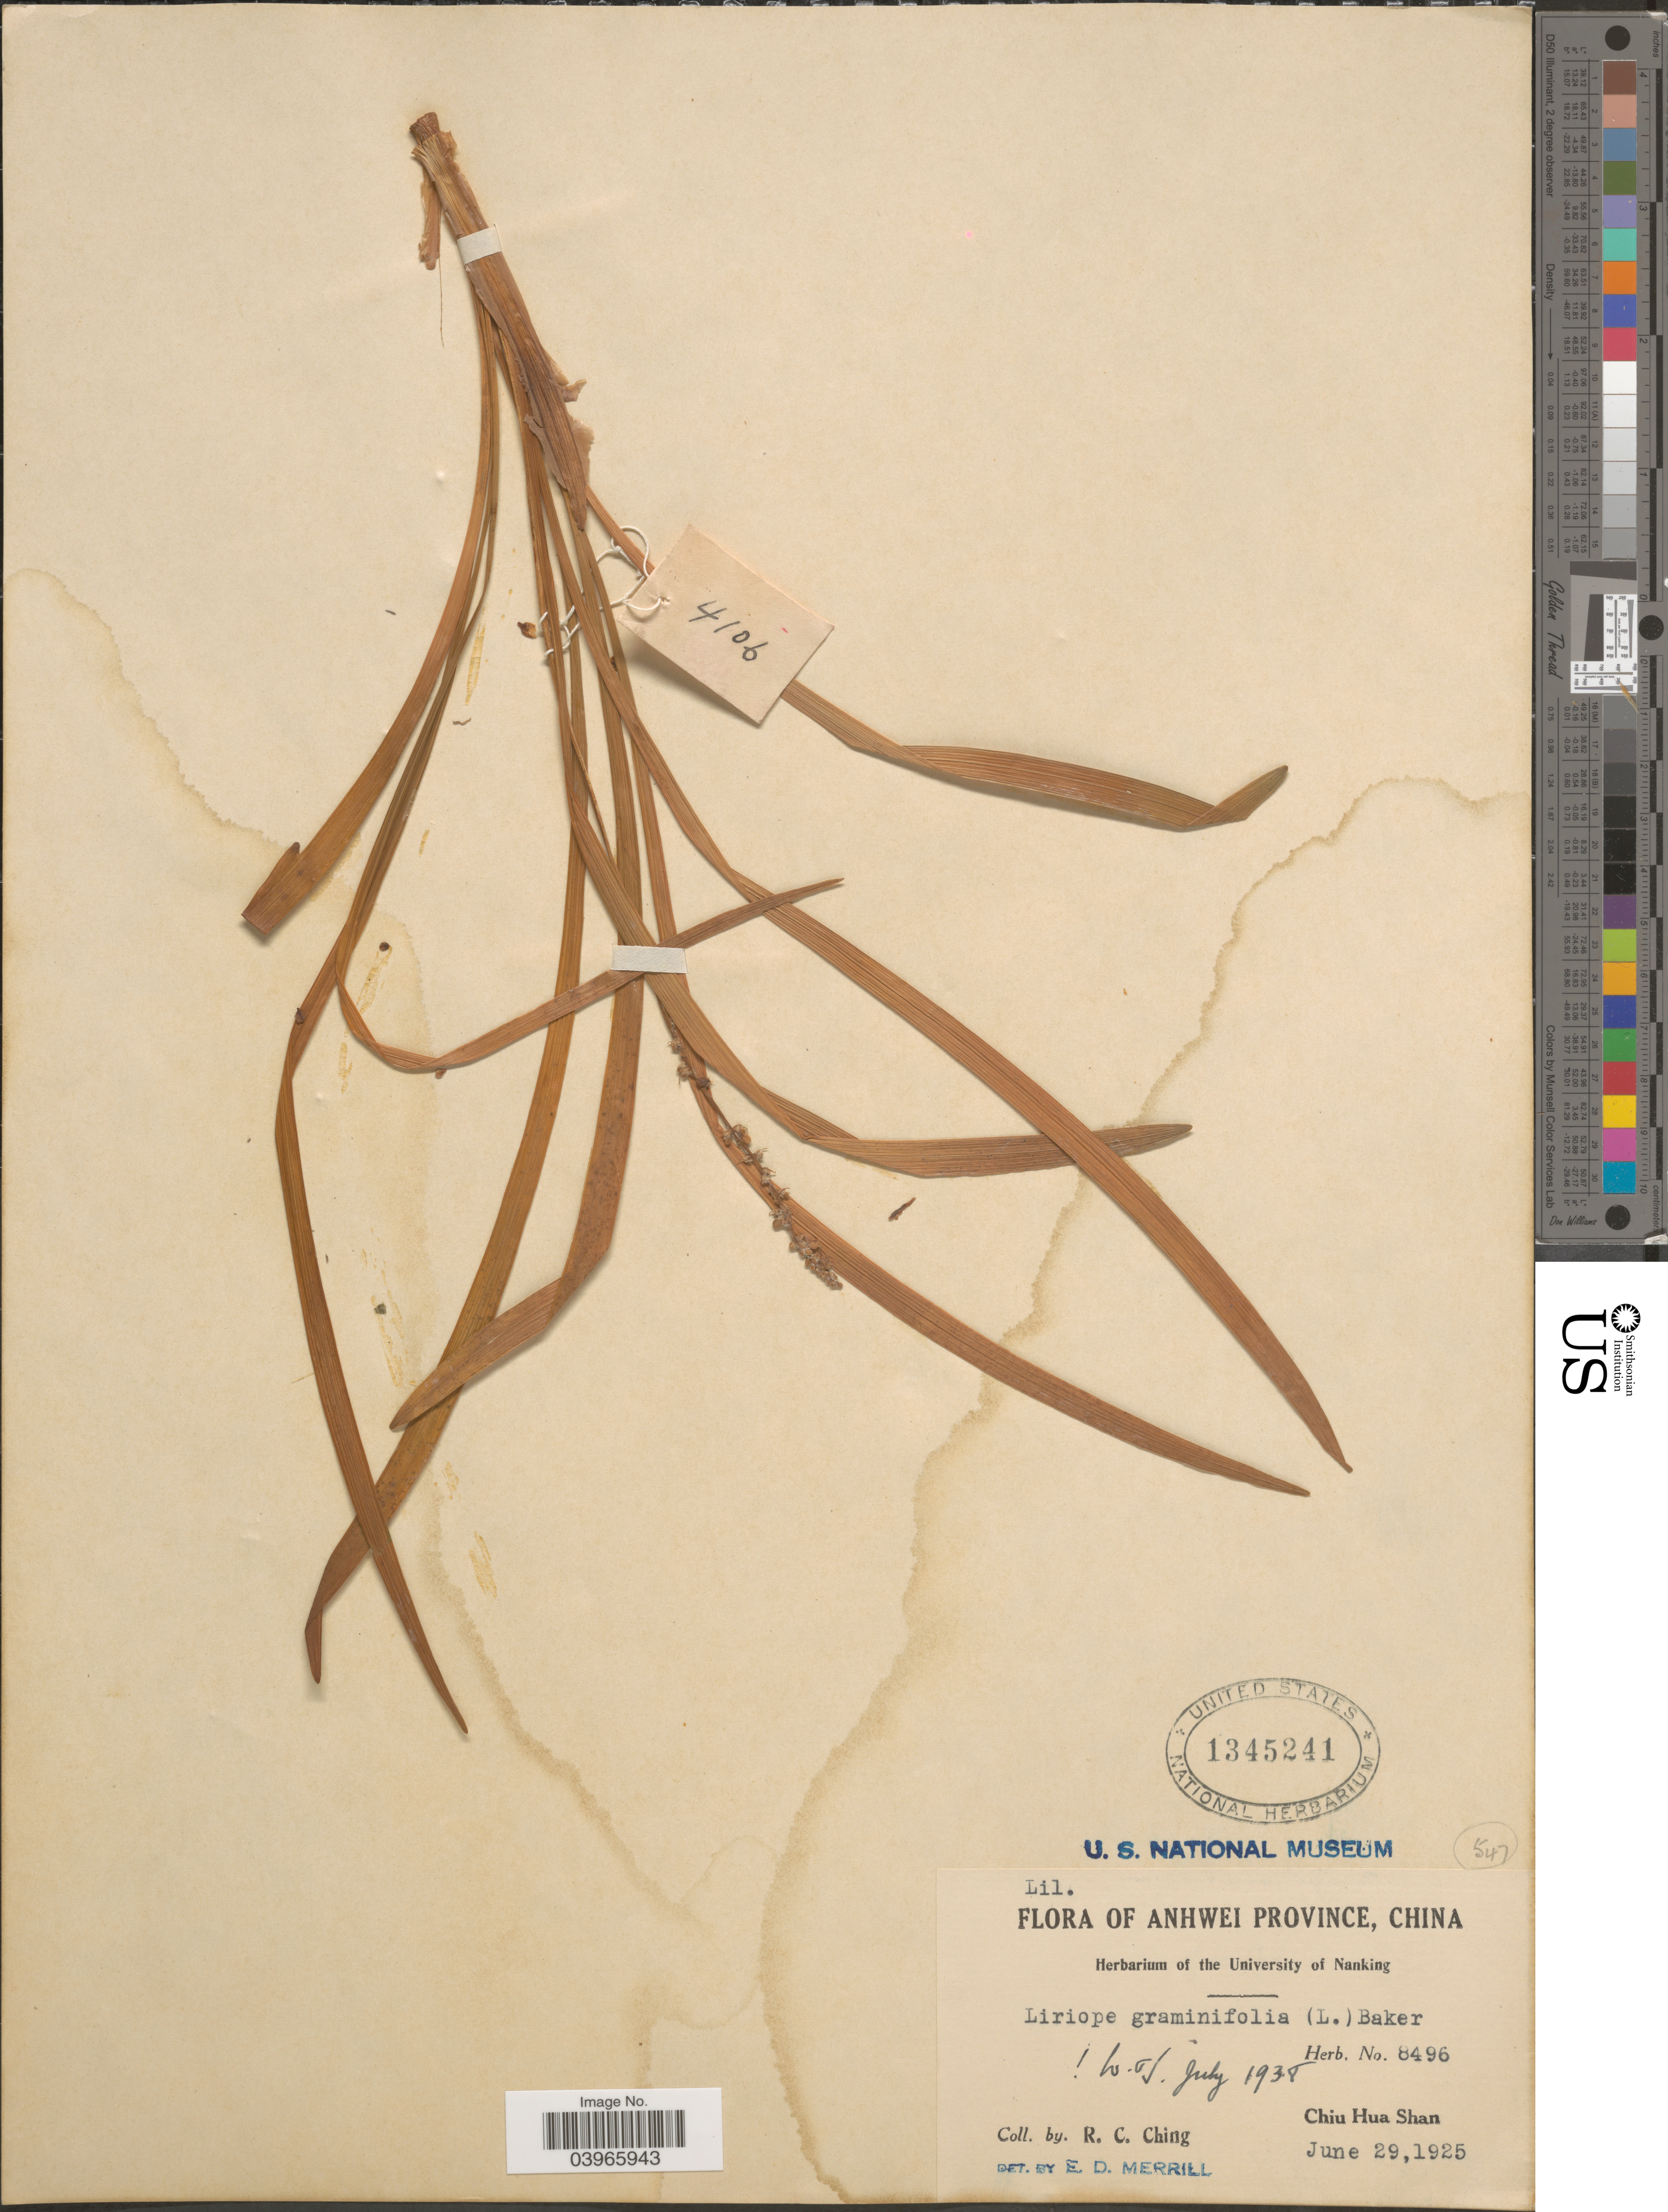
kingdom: Plantae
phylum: Tracheophyta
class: Liliopsida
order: Asparagales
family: Asparagaceae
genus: Liriope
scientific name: Liriope graminifolia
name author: (L.) Baker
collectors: R. C. Ching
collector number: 8496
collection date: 1925-06-29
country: China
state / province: Anhui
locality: Anhwei Province. Chiu Hua Shan.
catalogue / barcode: US 1345241